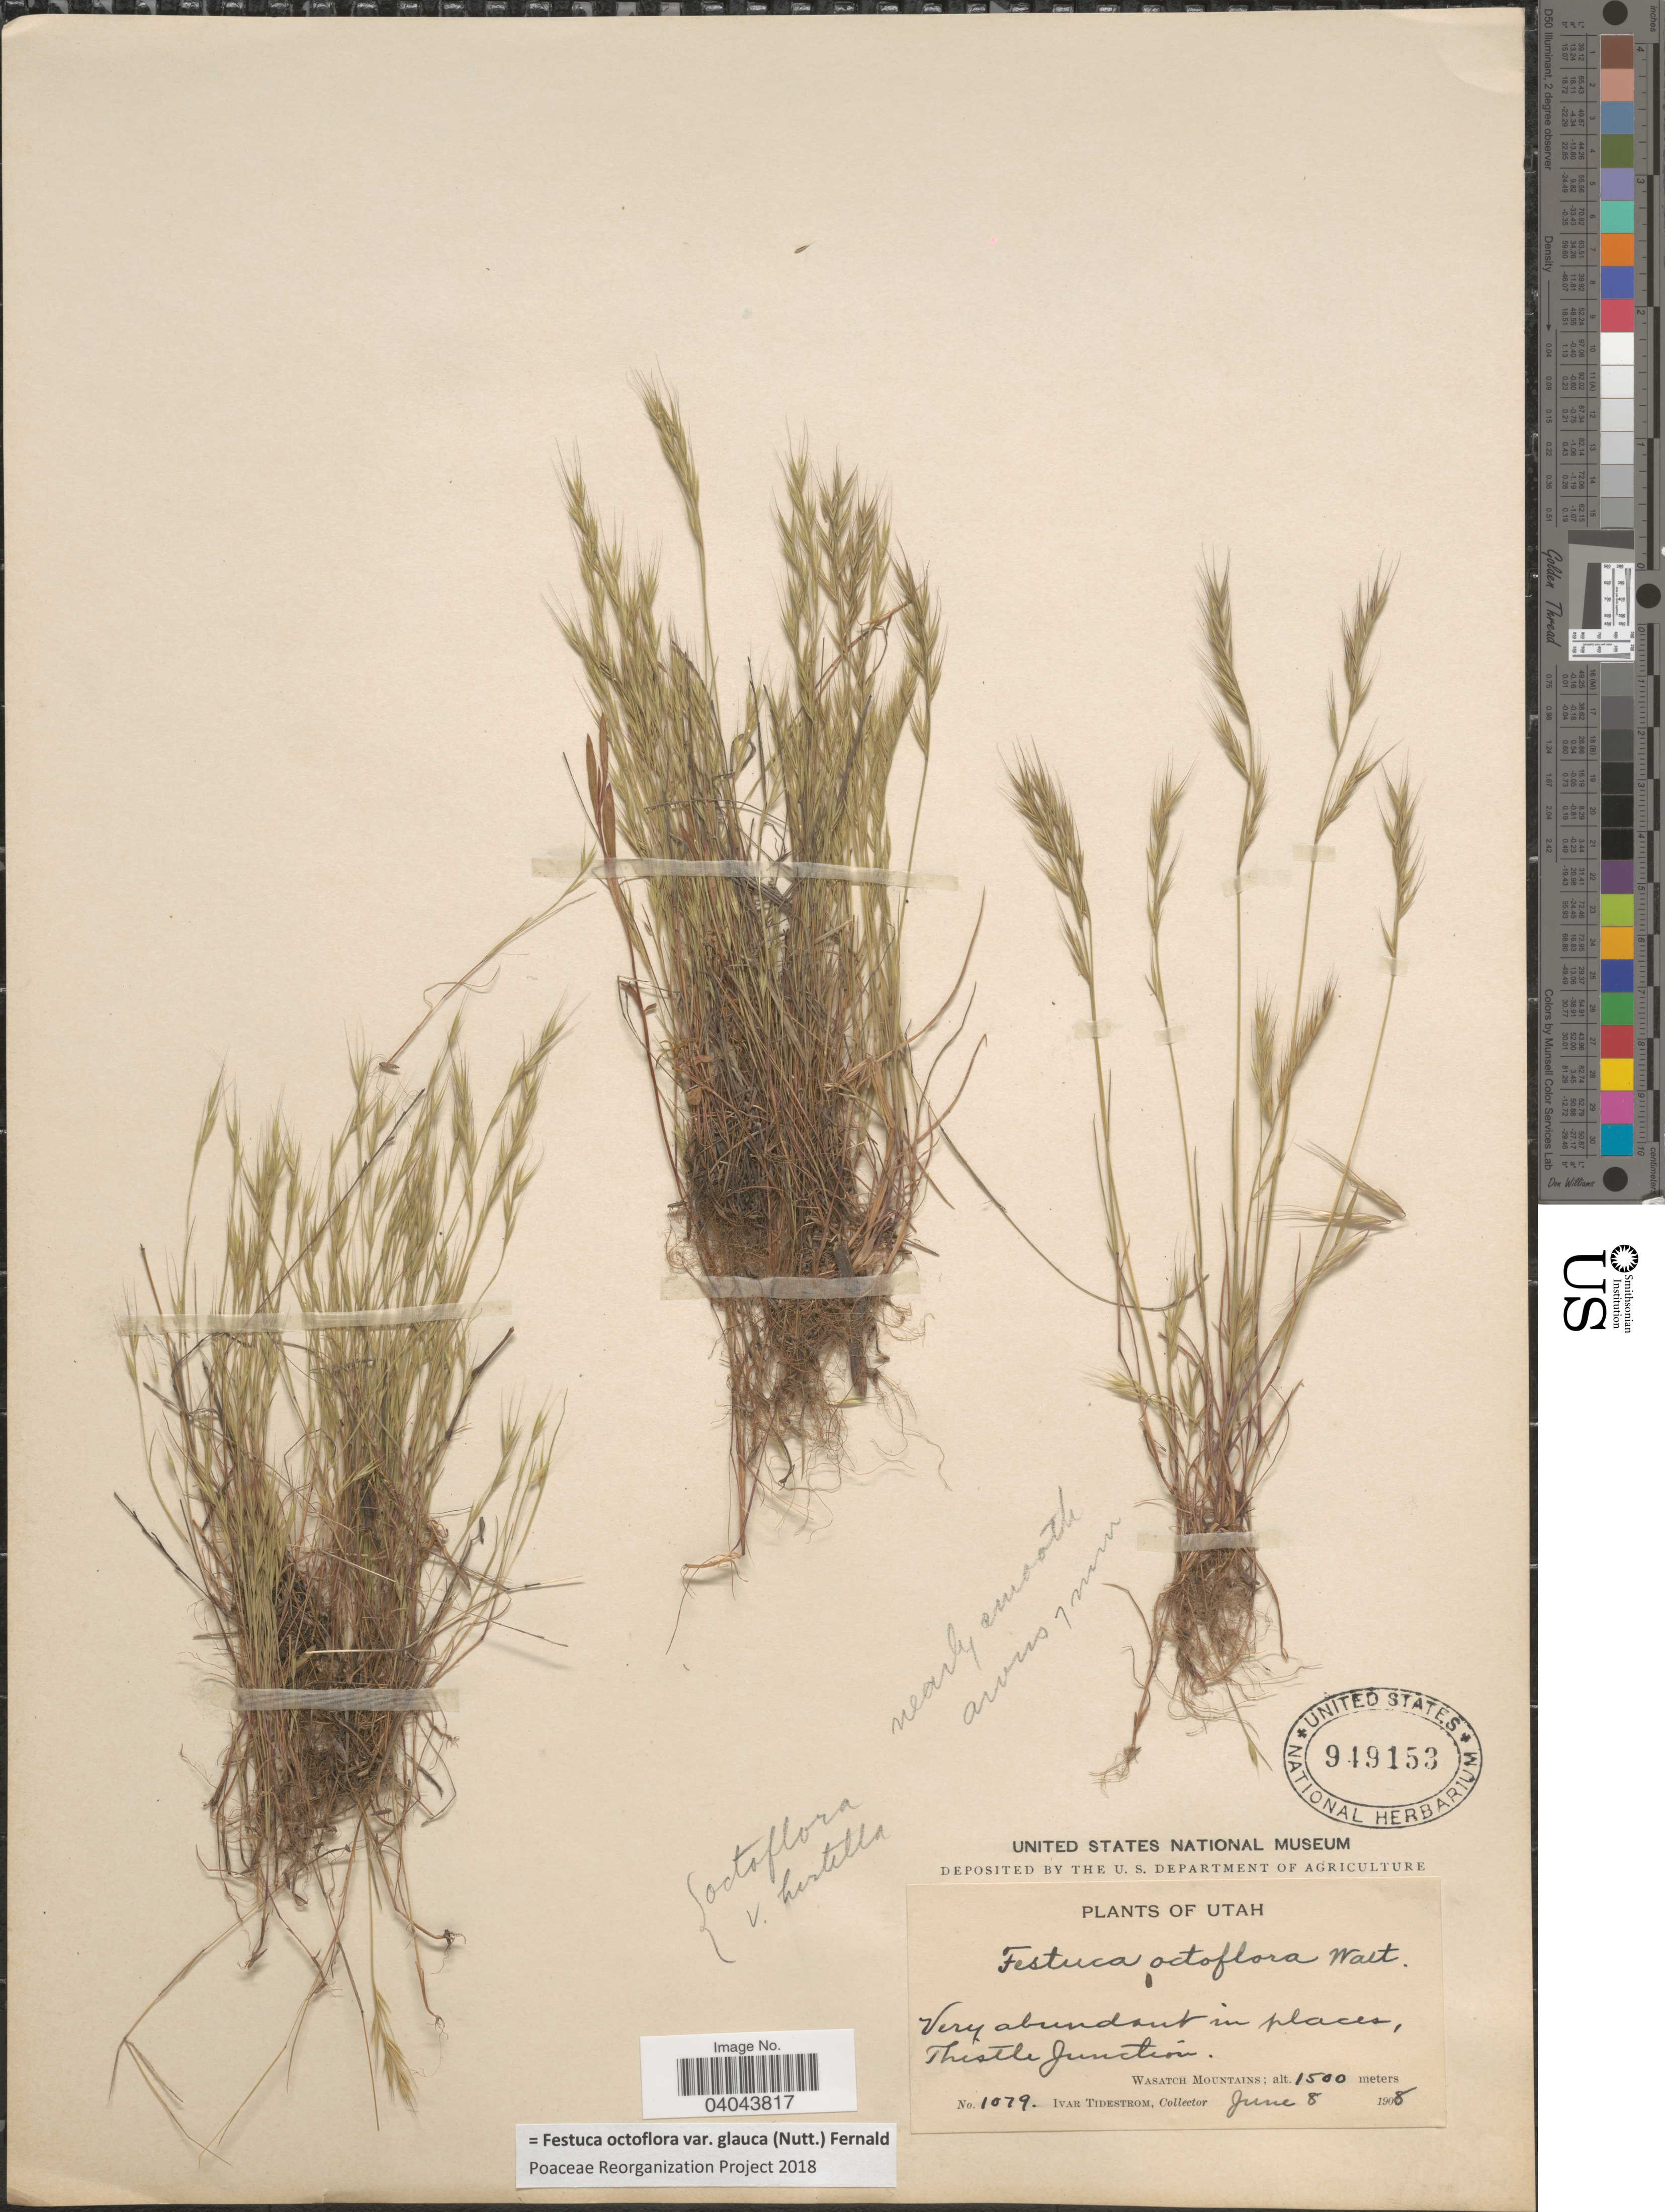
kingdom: Plantae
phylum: Tracheophyta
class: Liliopsida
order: Poales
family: Poaceae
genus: Festuca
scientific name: Festuca octoflora var. glauca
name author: (Nutt.) Fernald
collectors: I. F. Tidestrom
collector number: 1079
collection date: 1908-06-08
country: United States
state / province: Utah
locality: Thistle Junction. Wasatch Mountains.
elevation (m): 1500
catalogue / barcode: US 949153